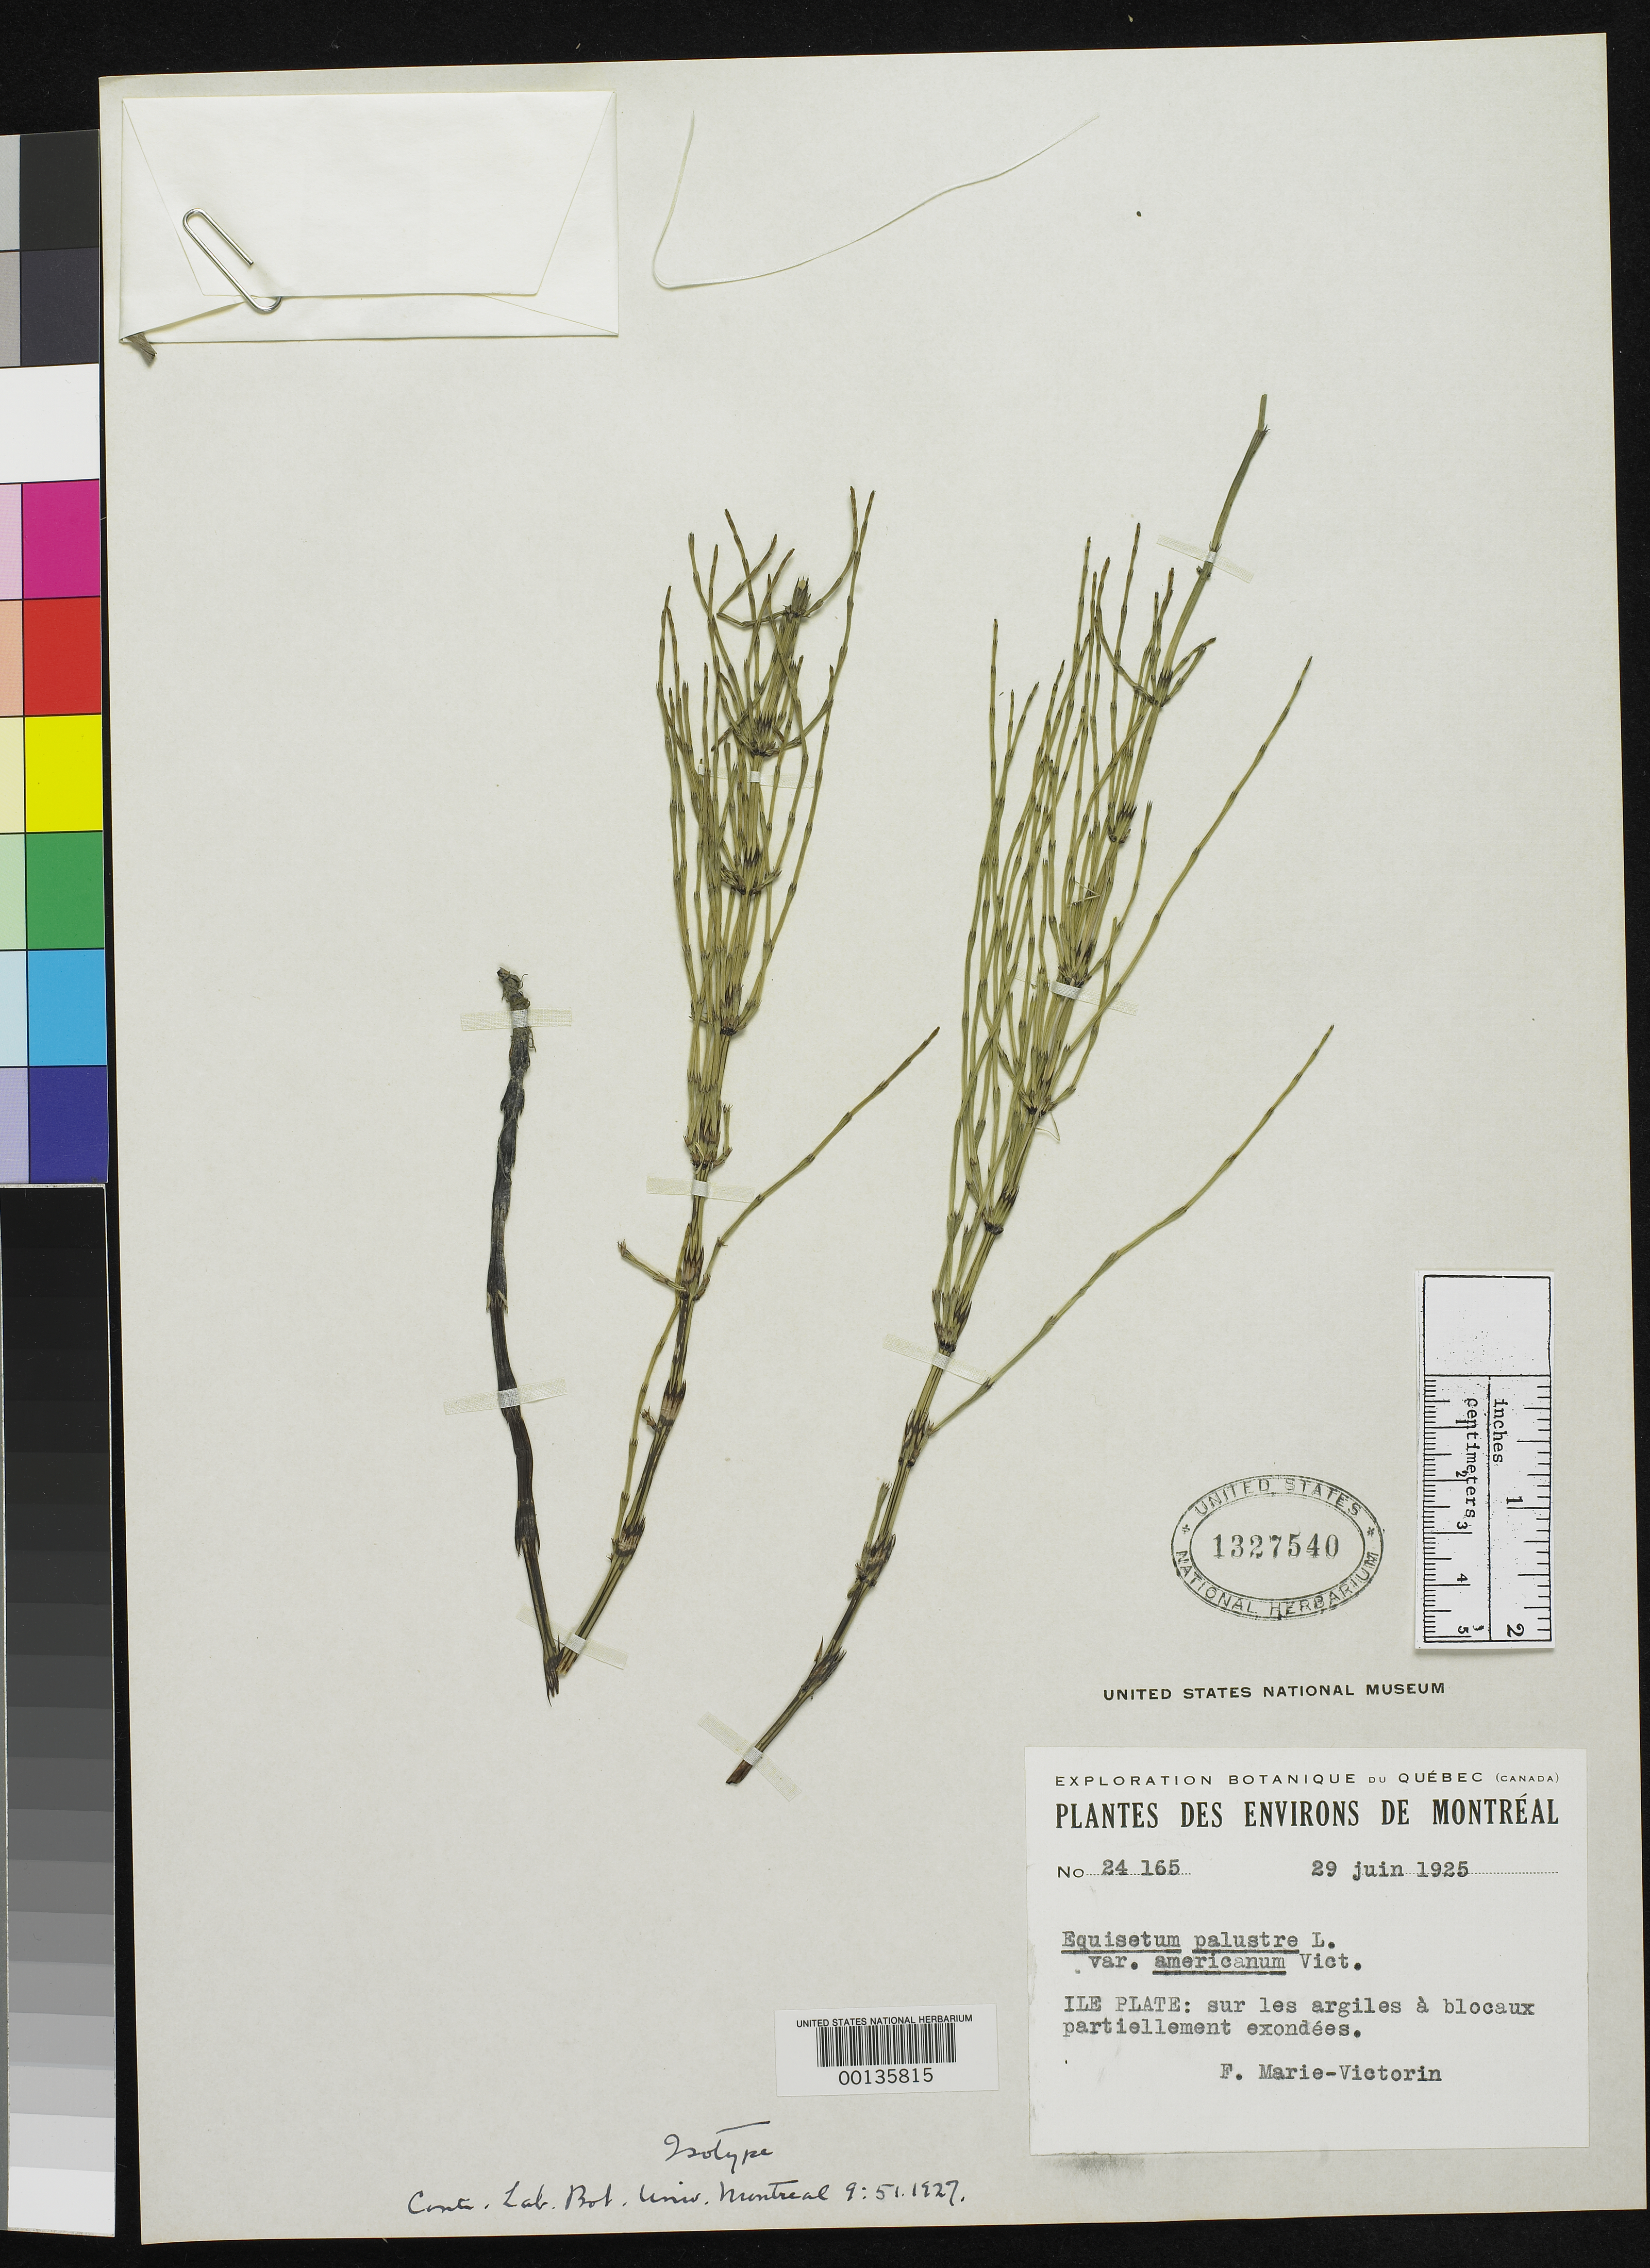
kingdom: Plantae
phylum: Tracheophyta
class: Polypodiopsida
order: Equisetales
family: Equisetaceae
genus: Equisetum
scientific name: Equisetum palustre var. americanum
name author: Vict.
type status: Type Collection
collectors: Fr. Marie-Victorin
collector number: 24165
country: Canada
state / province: Quebec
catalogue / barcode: US 1327540